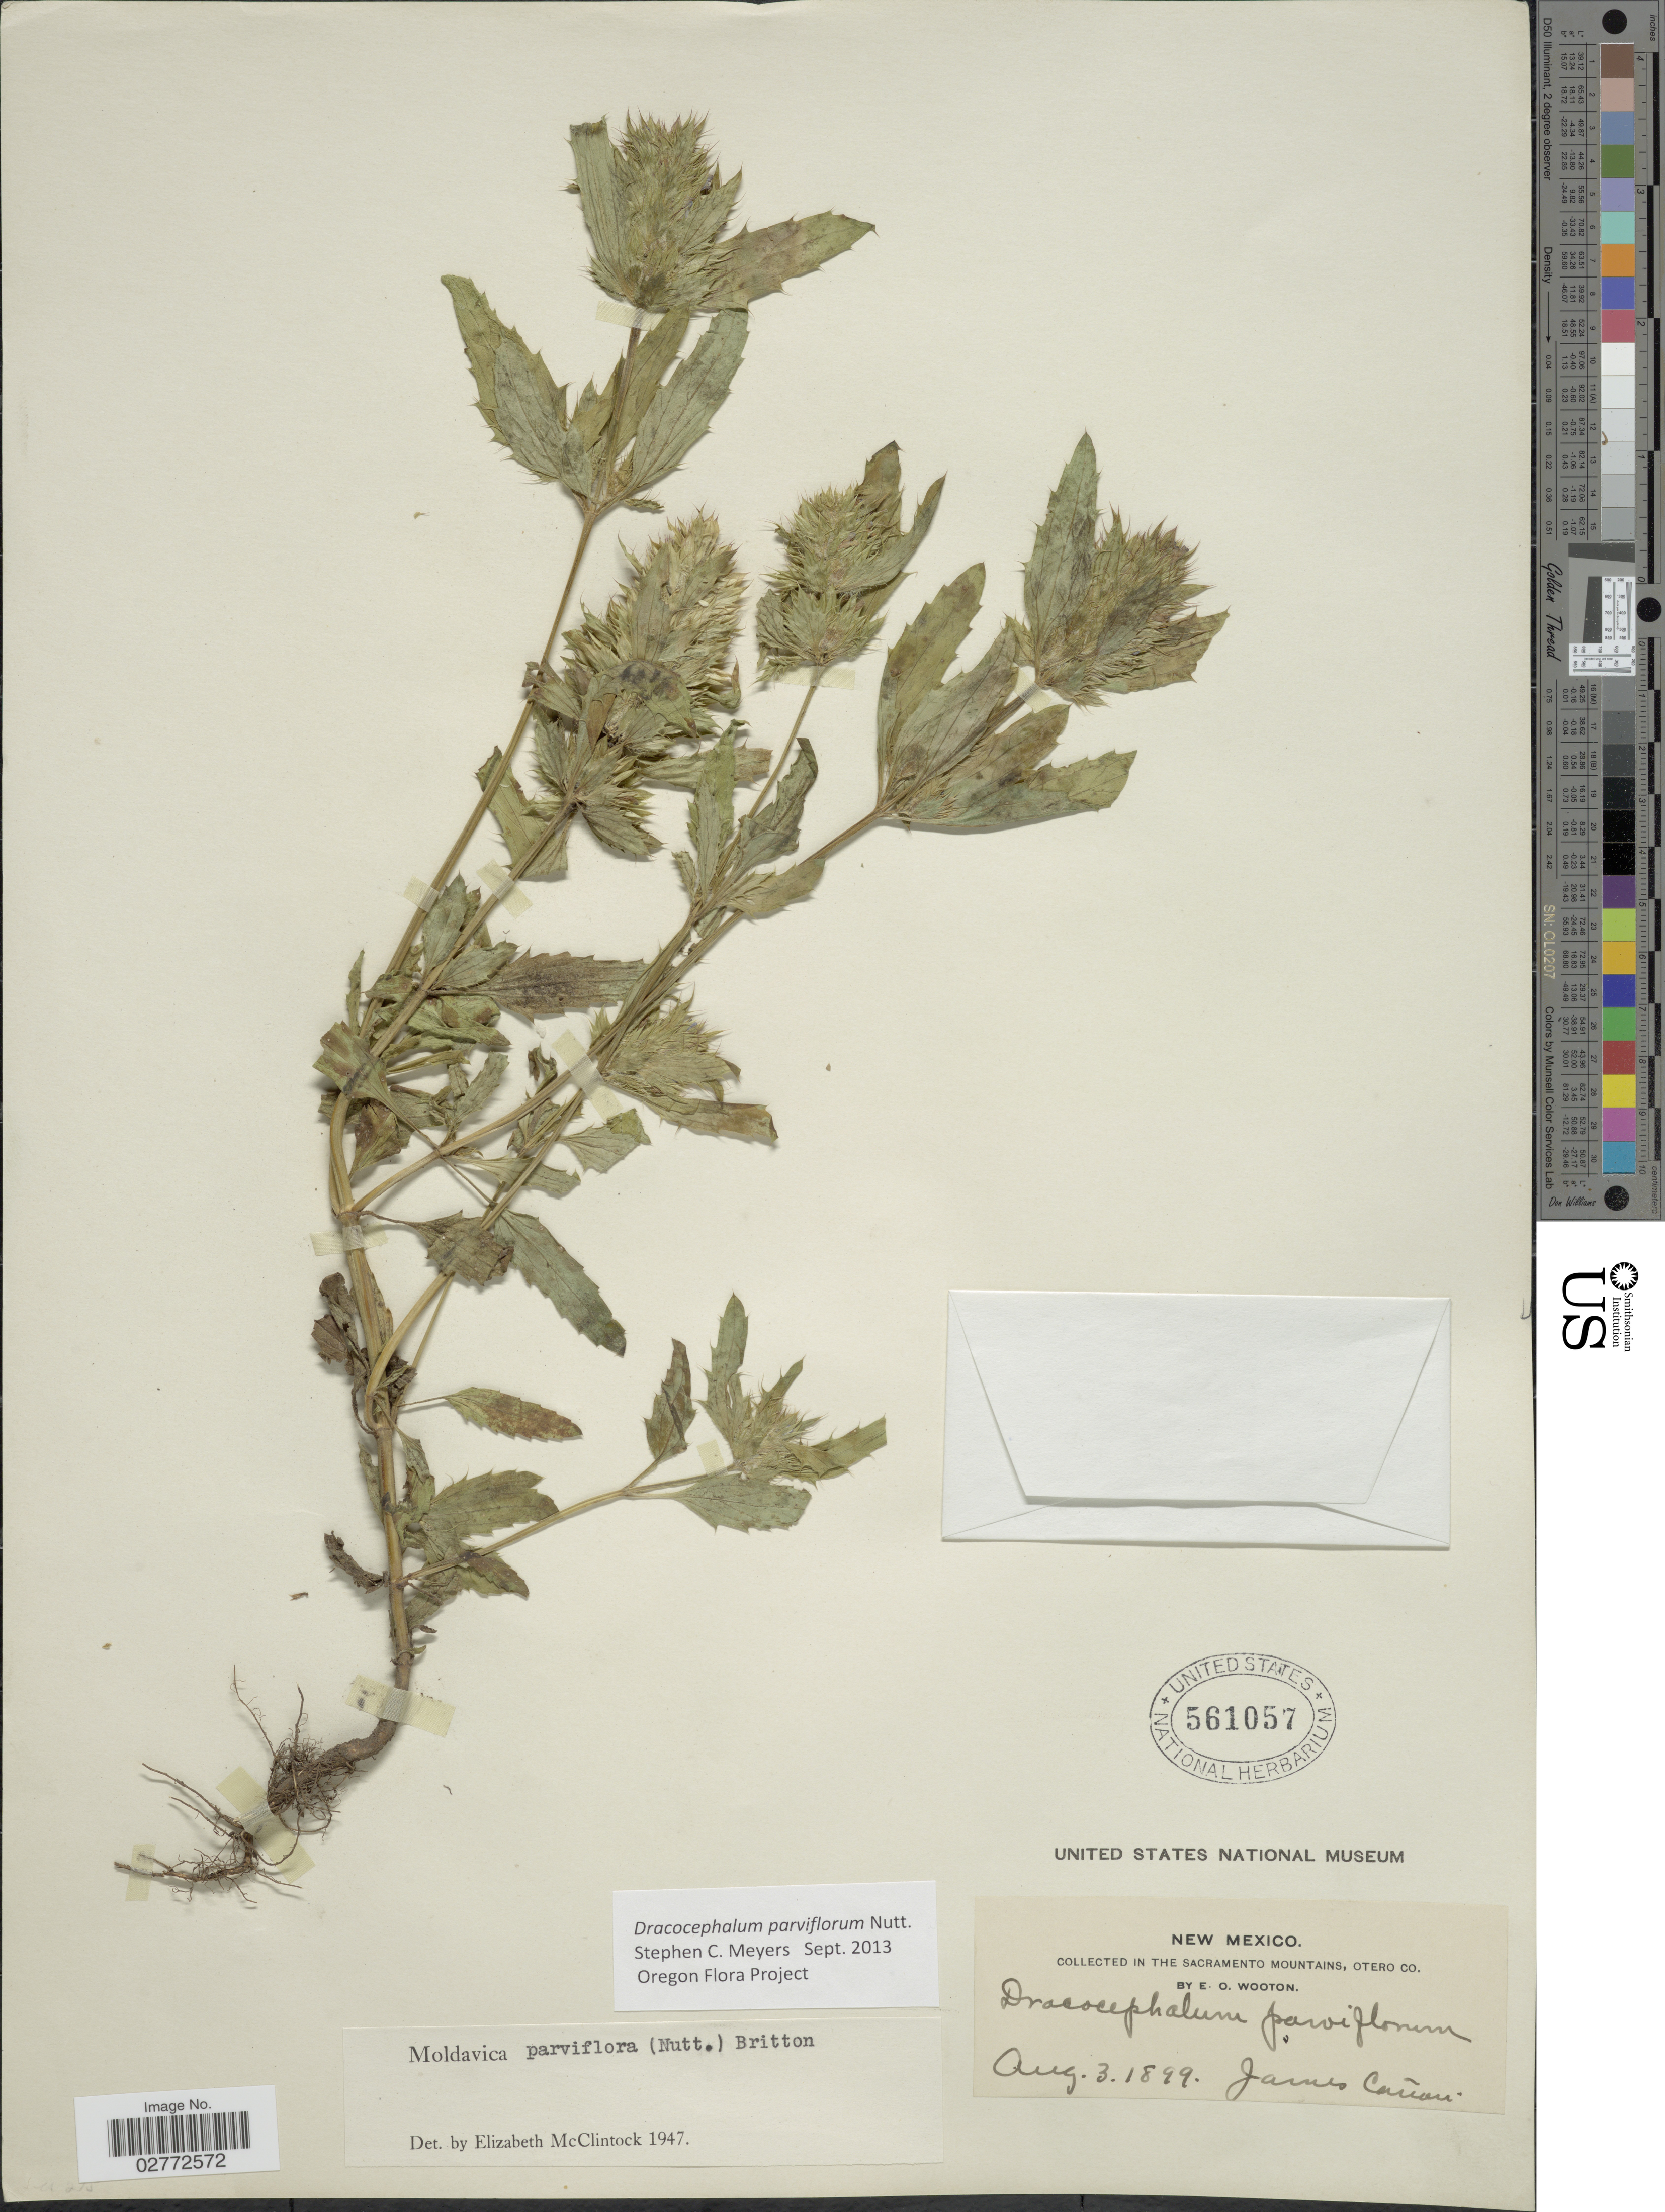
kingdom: Plantae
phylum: Tracheophyta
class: Magnoliopsida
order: Lamiales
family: Lamiaceae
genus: Dracocephalum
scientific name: Dracocephalum parviflorum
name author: Nutt.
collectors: E. O. Wooton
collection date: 1899-08-03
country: United States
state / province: New Mexico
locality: In the Sacramento Mountains, Otero Co. James Cañon.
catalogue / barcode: US 561057